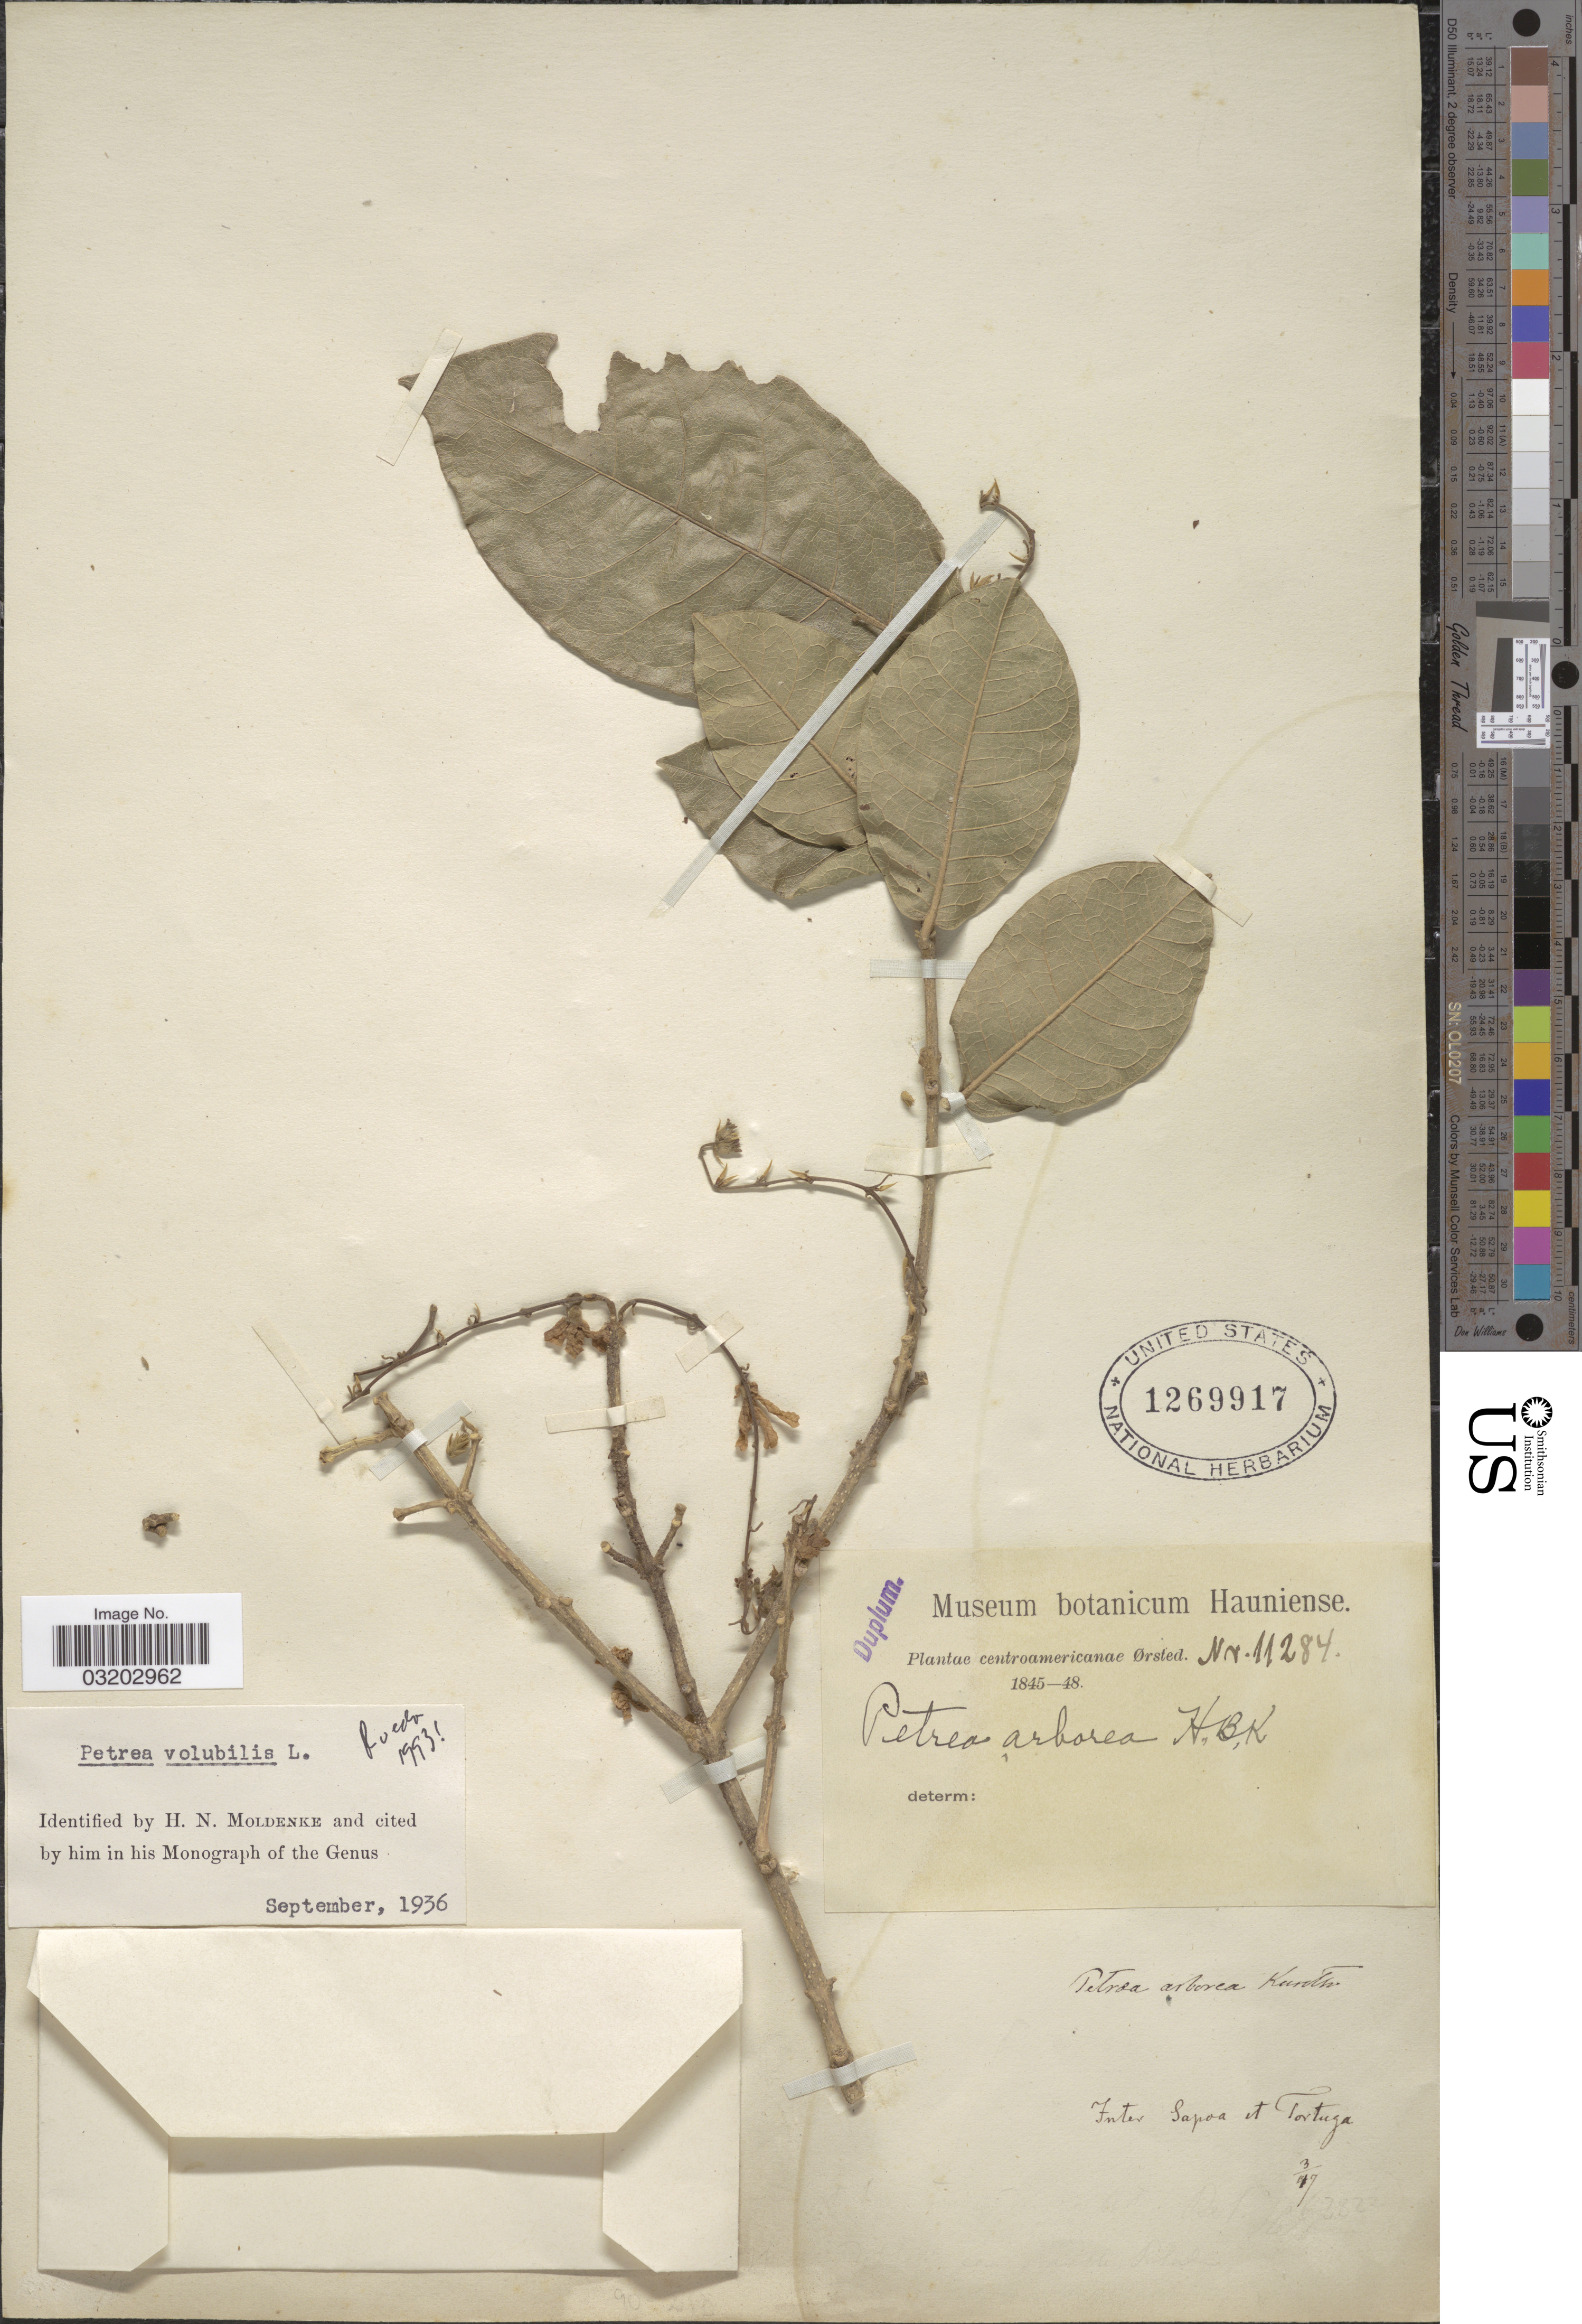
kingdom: Plantae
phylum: Tracheophyta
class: Magnoliopsida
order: Lamiales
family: Verbenaceae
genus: Petrea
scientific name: Petrea volubilis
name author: L.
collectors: Ørsted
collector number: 11284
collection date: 1847-03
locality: Inter Sapoa et Tortuga.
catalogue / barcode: US 1269917